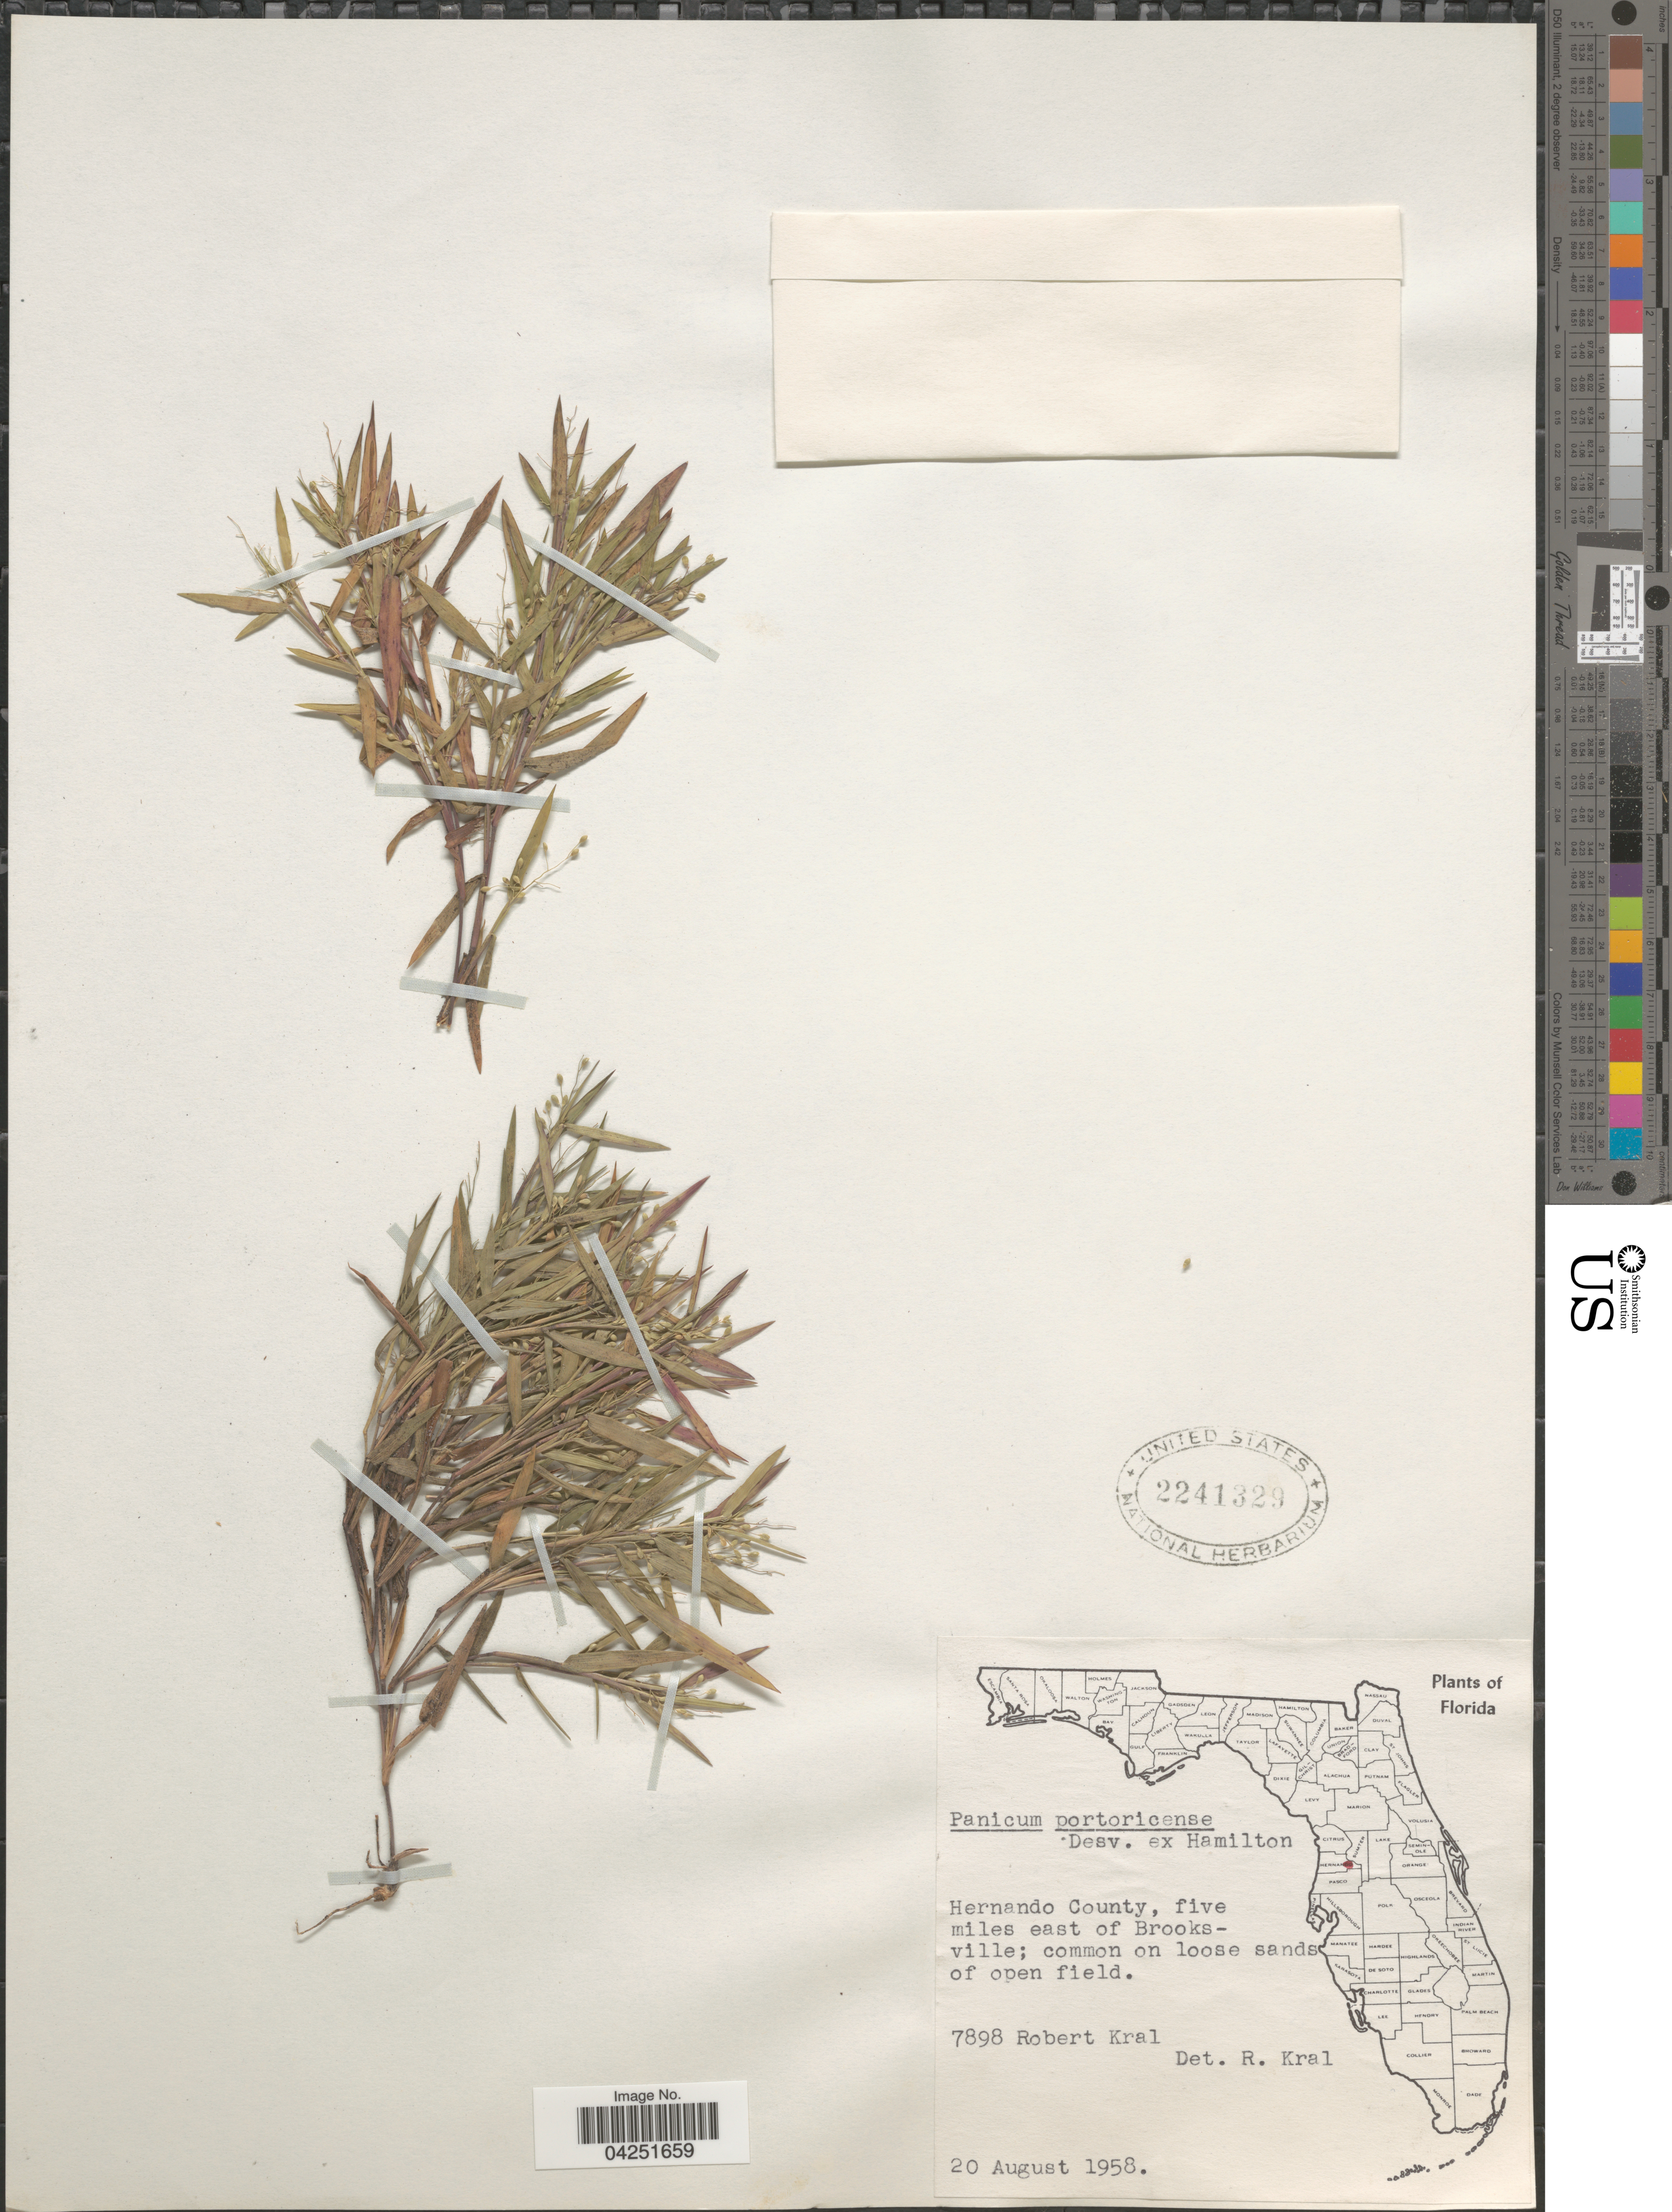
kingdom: Plantae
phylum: Tracheophyta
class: Liliopsida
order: Poales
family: Poaceae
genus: Dichanthelium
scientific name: Dichanthelium acuminatum var. acuminatum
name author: (Sw.) Gould & C.A. Clark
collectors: R. Kral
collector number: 7898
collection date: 1958-08-20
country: United States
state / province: Florida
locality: Hernando County, five miles east of Brooksville.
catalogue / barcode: US 2241329